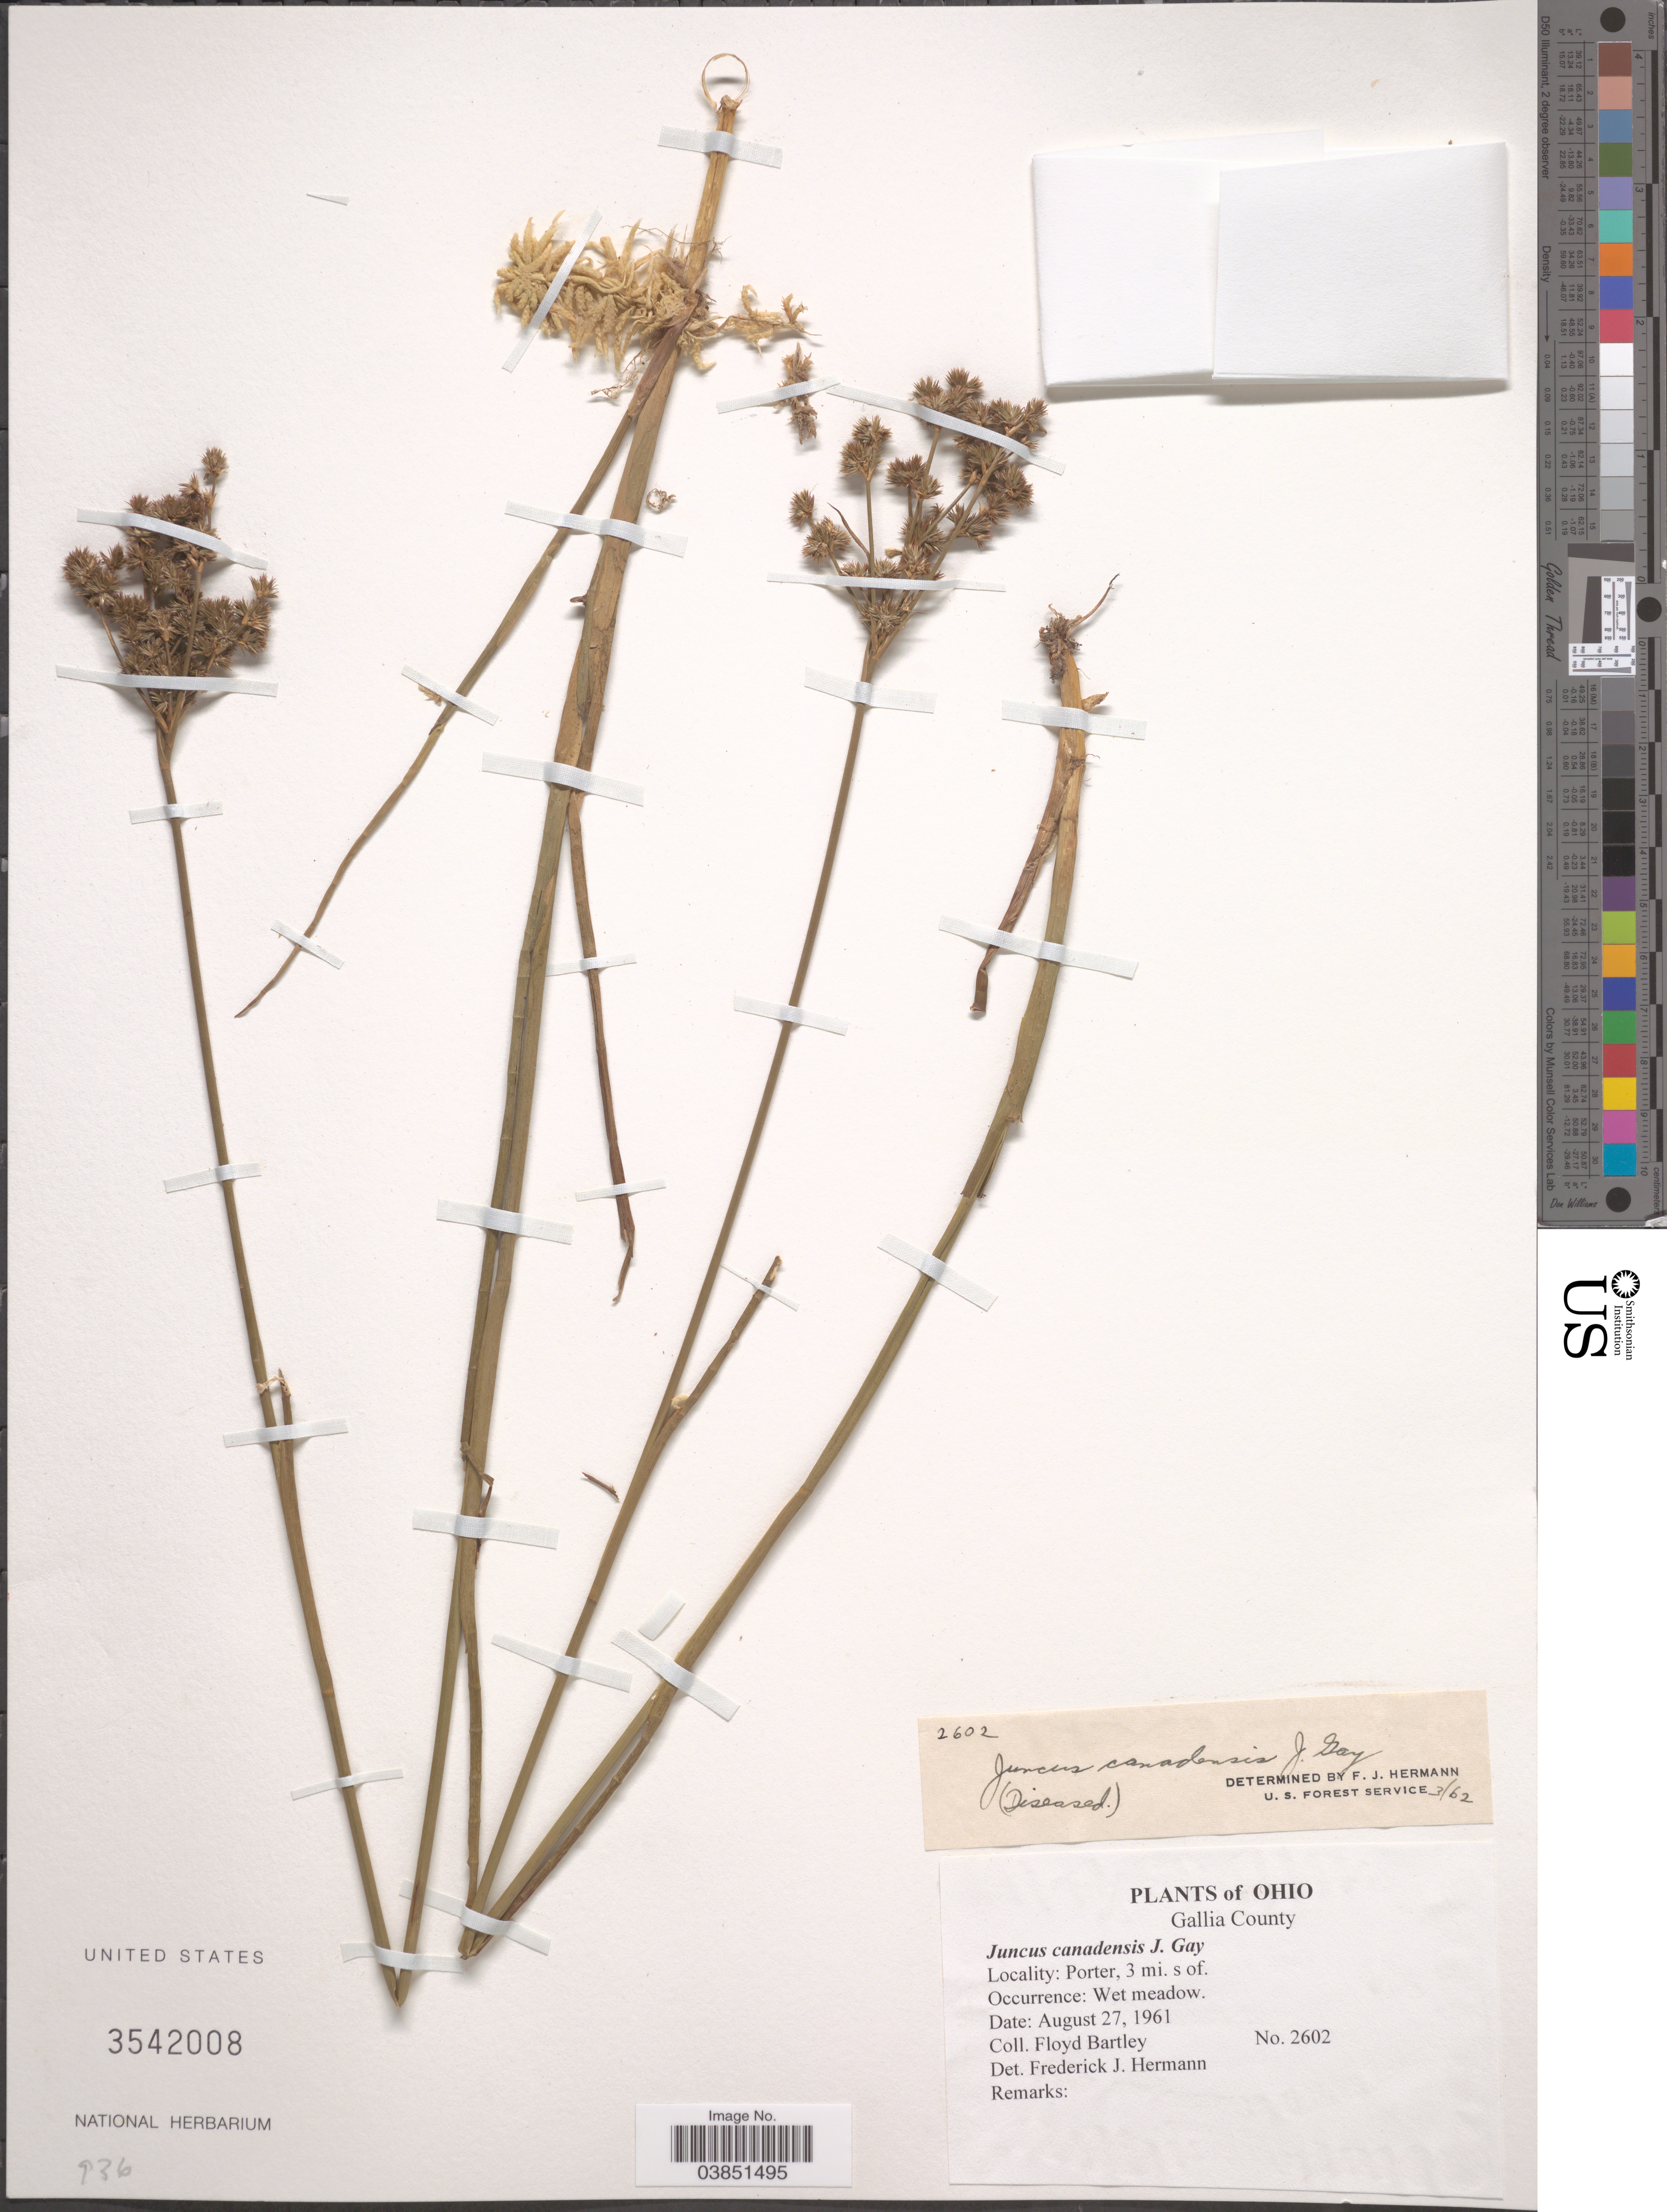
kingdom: Plantae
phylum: Tracheophyta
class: Liliopsida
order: Poales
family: Juncaceae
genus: Juncus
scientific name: Juncus canadensis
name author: J. Gay ex Laharpe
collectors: F. Bartley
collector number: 2602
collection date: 1961-08-27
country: United States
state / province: Ohio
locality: Gallia County. Porter, 3 mi. s. of.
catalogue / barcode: US 3542008